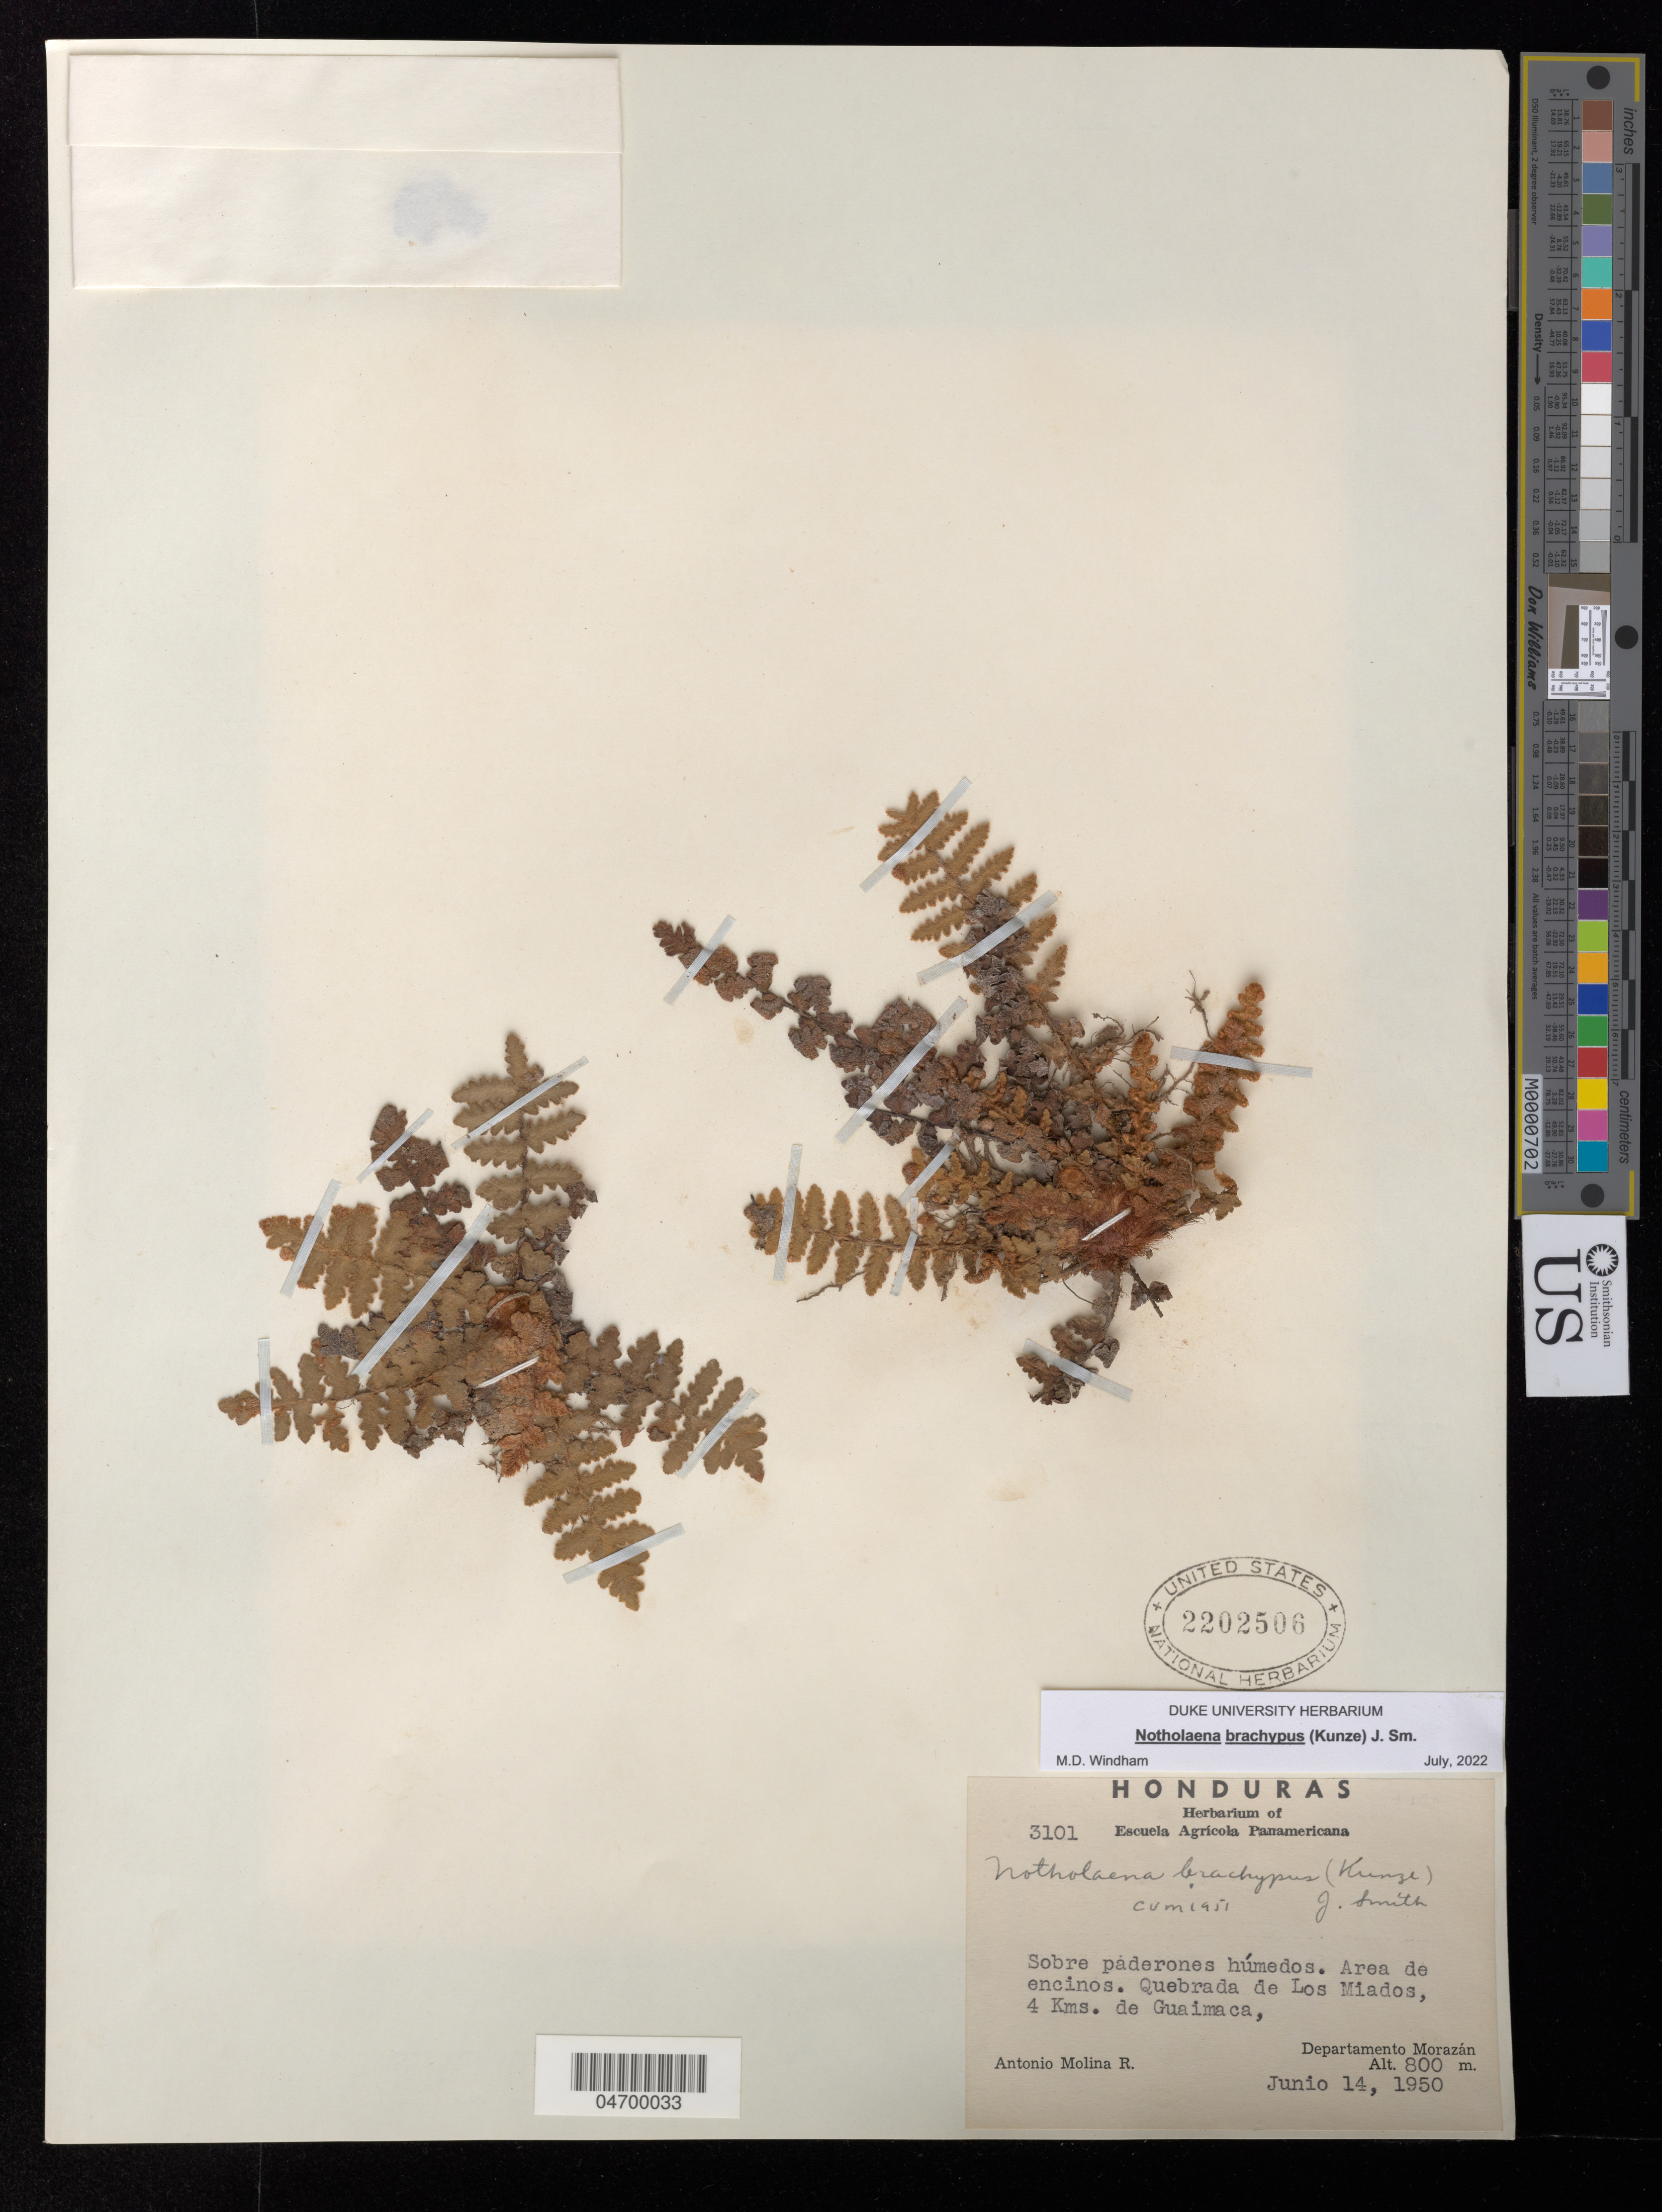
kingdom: Plantae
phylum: Tracheophyta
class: Polypodiopsida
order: Polypodiales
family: Pteridaceae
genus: Notholaena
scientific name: Notholaena brachypus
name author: (Kunze) J. Sm.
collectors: A. Molina R.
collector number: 3101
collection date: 1950-06-14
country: El Salvador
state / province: Morazan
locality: Area de encinos. Quebrada de Los Miados, 4 Kms. de Guiamaca, Departamento Morazán.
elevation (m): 800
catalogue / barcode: US 2202506